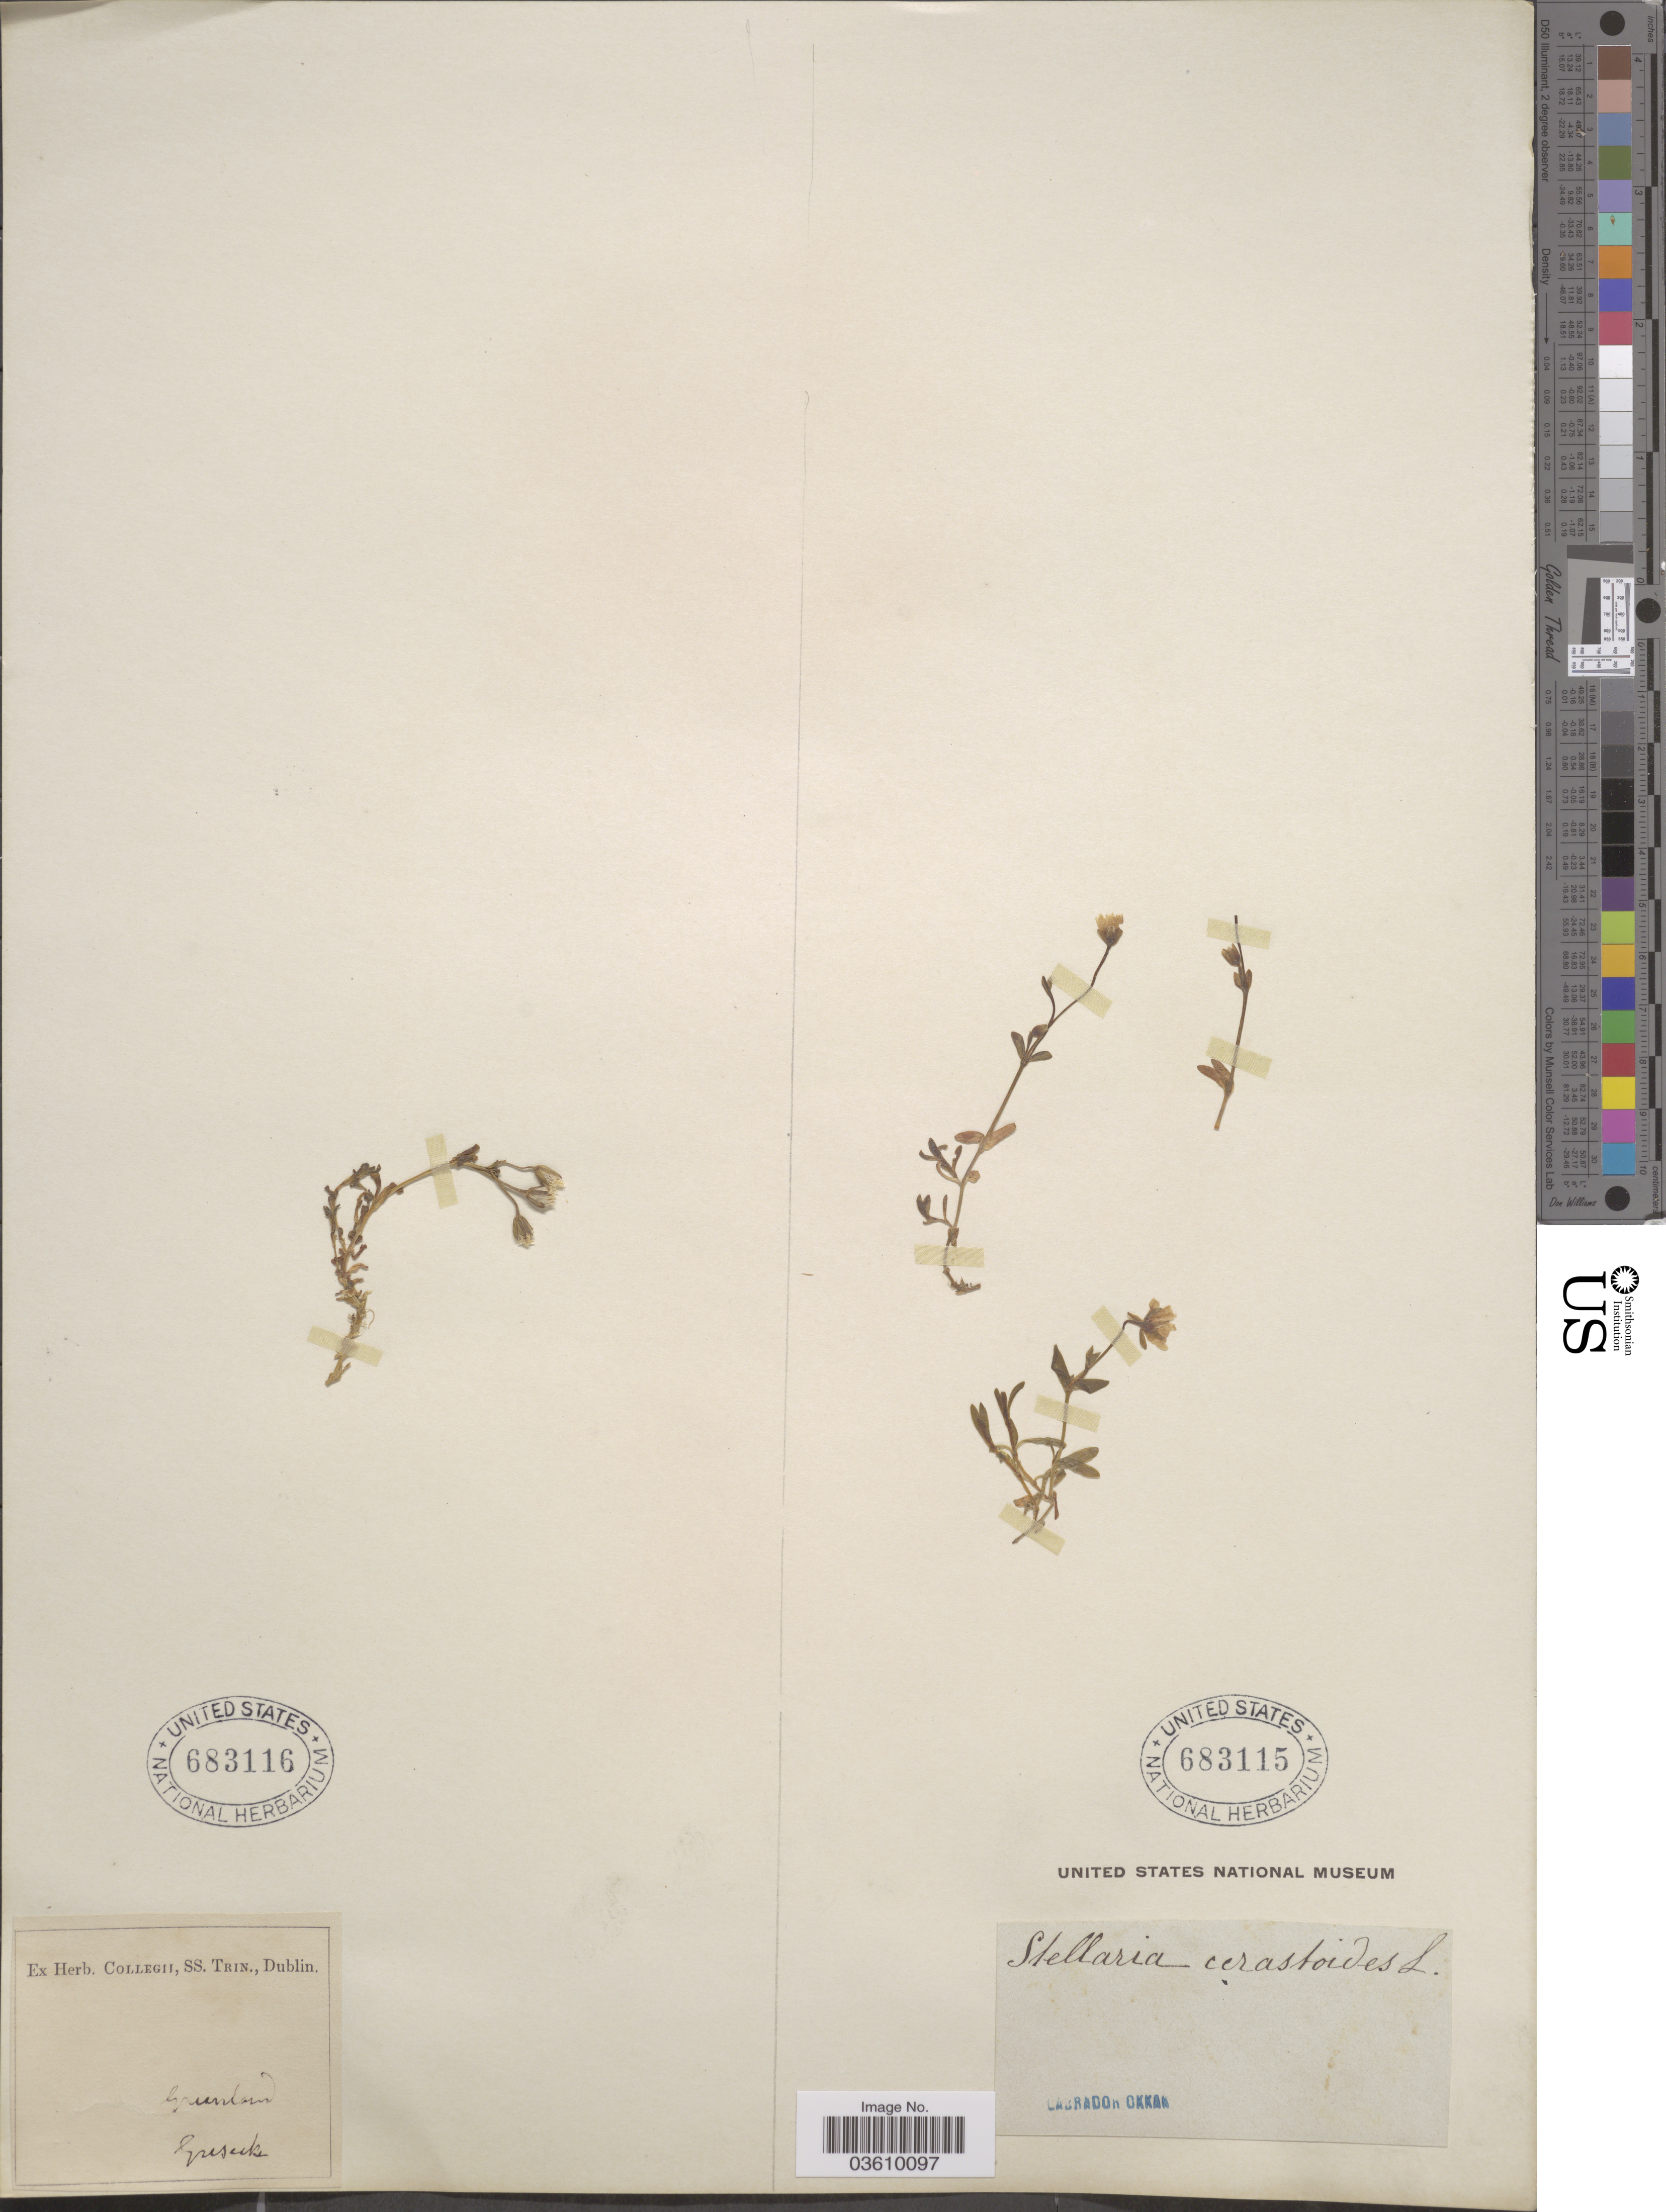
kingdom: Plantae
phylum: Tracheophyta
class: Magnoliopsida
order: Caryophyllales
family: Caryophyllaceae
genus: Dichodon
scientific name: Dichodon cerastoides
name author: (L.) Rchb.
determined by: U.S. National Herbarium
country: Canada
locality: Labrador Okkak.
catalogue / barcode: US 683115-2